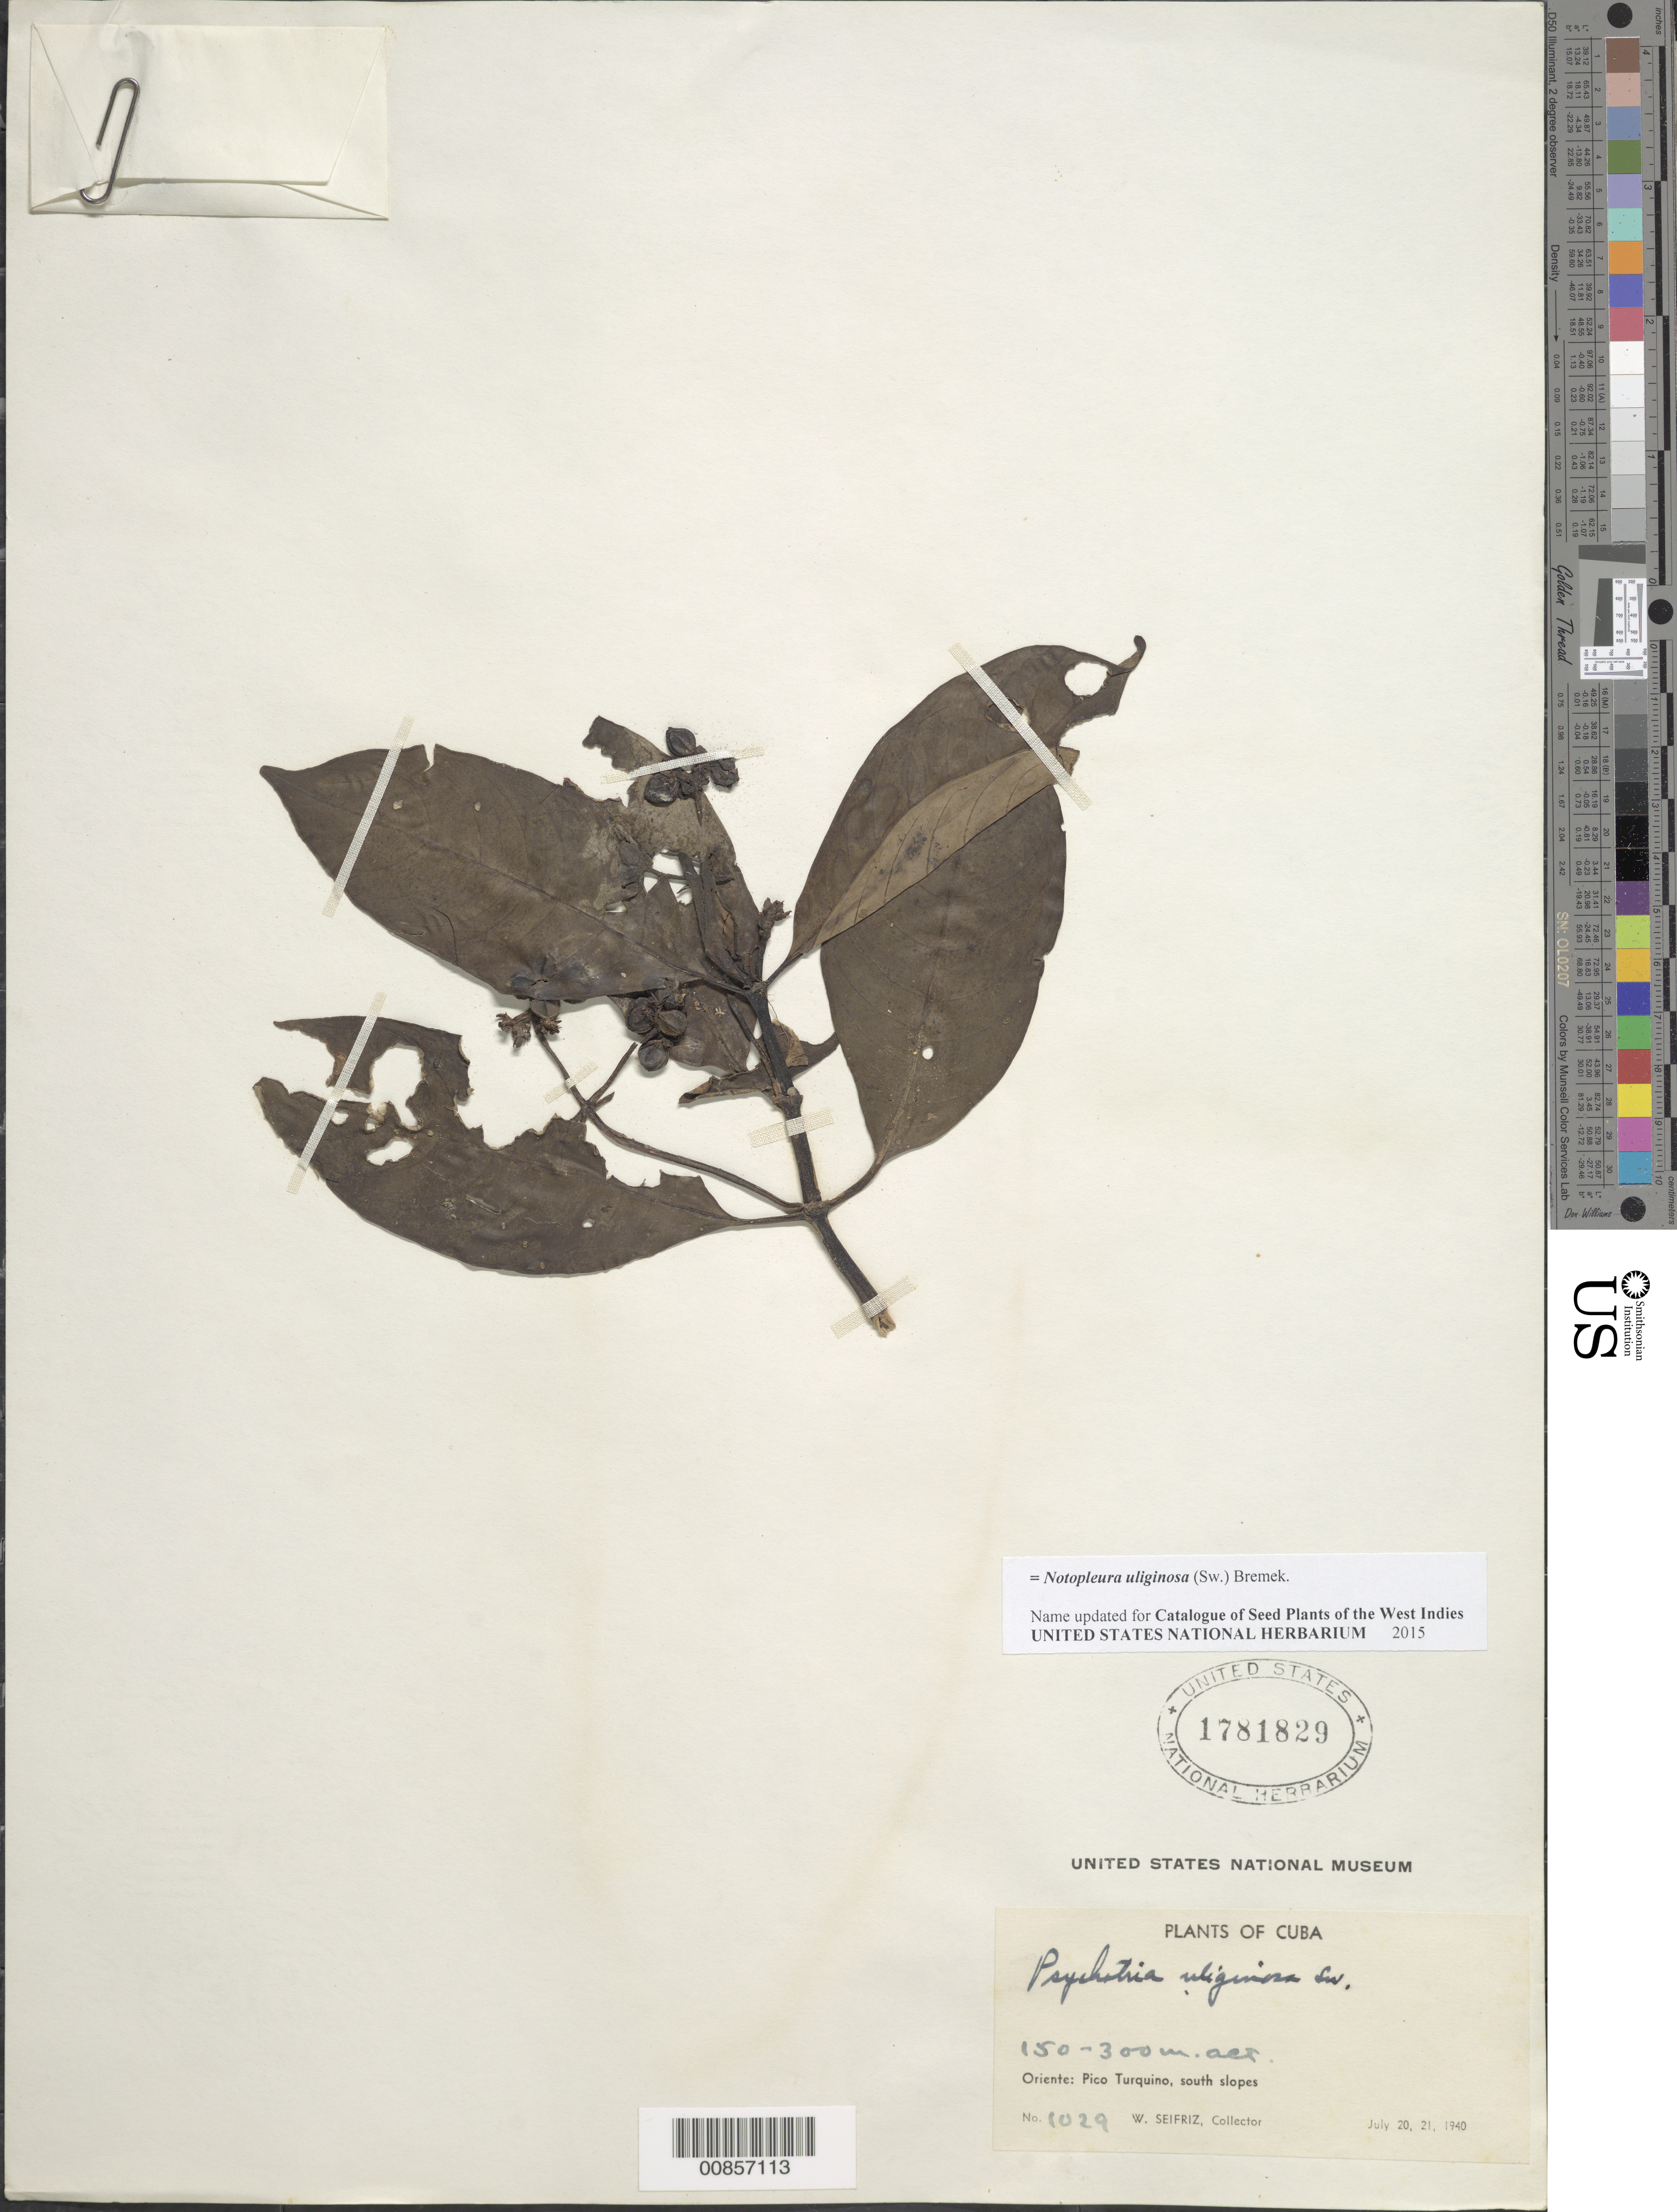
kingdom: Plantae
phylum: Tracheophyta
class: Magnoliopsida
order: Gentianales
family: Rubiaceae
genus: Notopleura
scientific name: Notopleura uliginosa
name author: (Sw.) Bremek.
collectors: W. Seifriz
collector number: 1029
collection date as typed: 20 Jul 1940 to 21 Jul 1940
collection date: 1940-07-20/1940-07-21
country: Cuba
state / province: Oriente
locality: Pico Turquino, south slopes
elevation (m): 150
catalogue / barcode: US 1781829